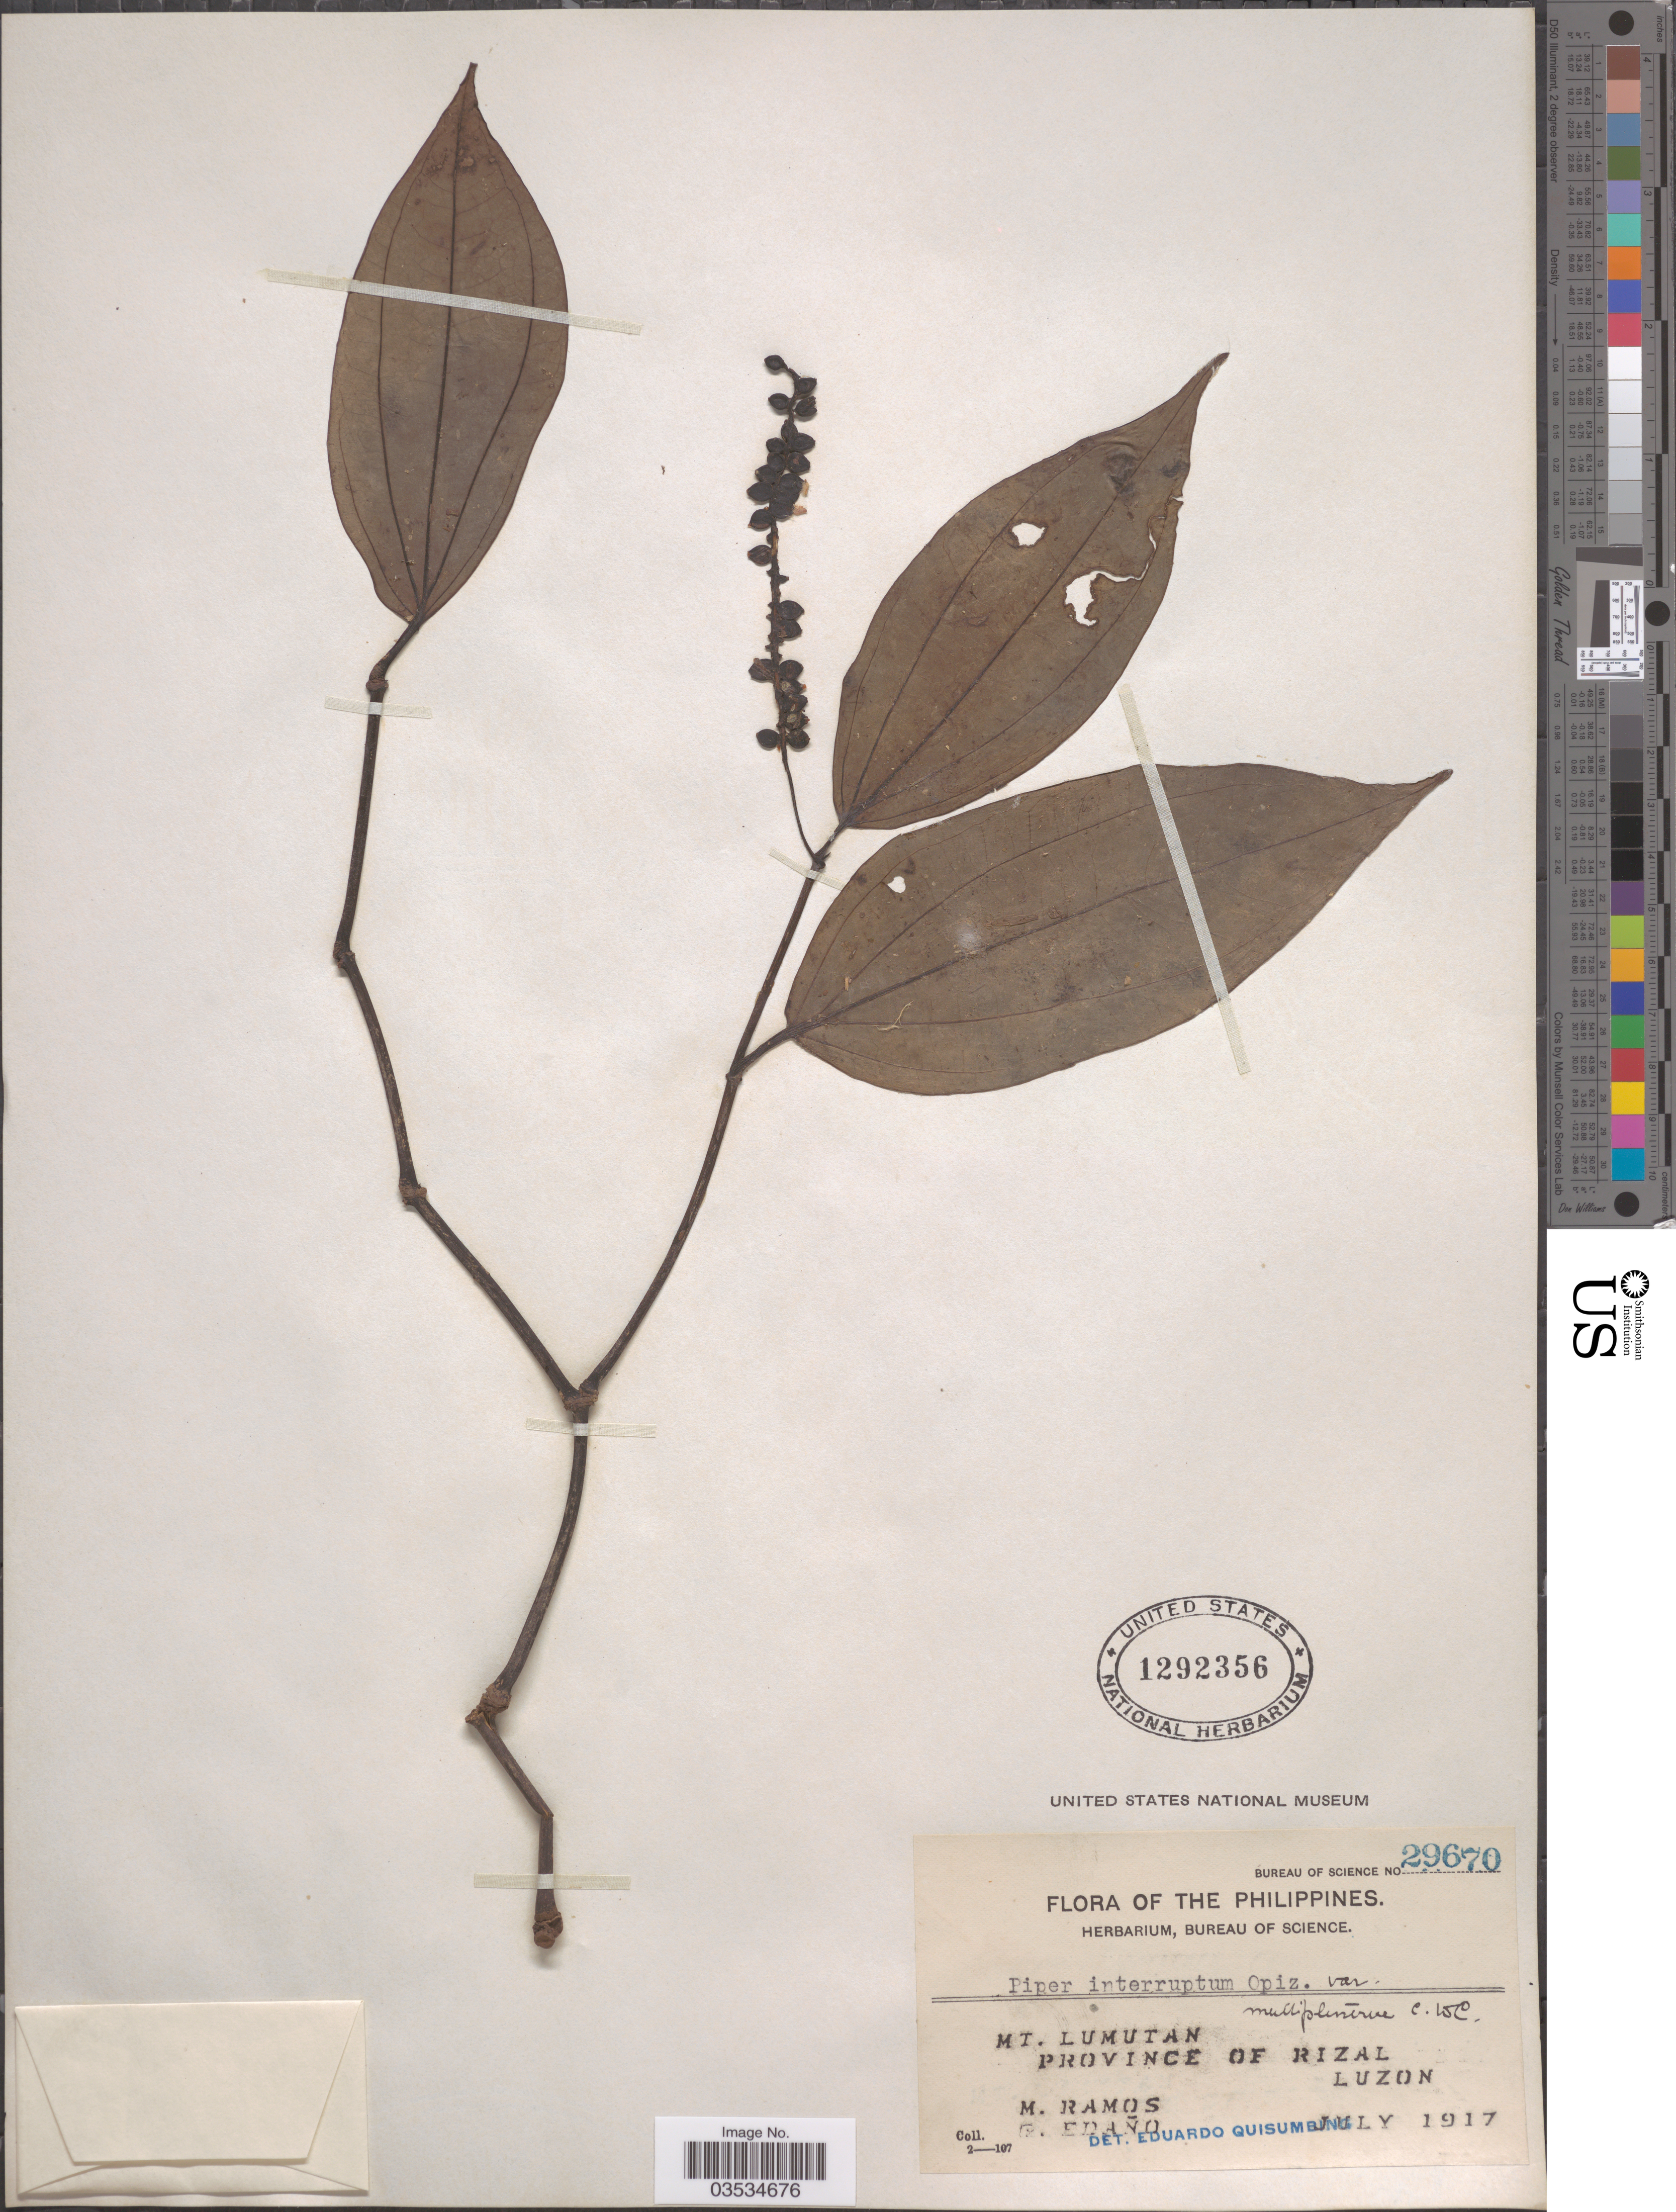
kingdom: Plantae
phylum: Tracheophyta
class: Magnoliopsida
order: Piperales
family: Piperaceae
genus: Piper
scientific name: Piper interruptum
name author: Opiz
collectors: M. Ramos & G. Edaño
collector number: Bureau of Science 29670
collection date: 1917-07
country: Philippines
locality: Mt. Lumutan. Province of Rizal. Luzon.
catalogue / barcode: US 1292356